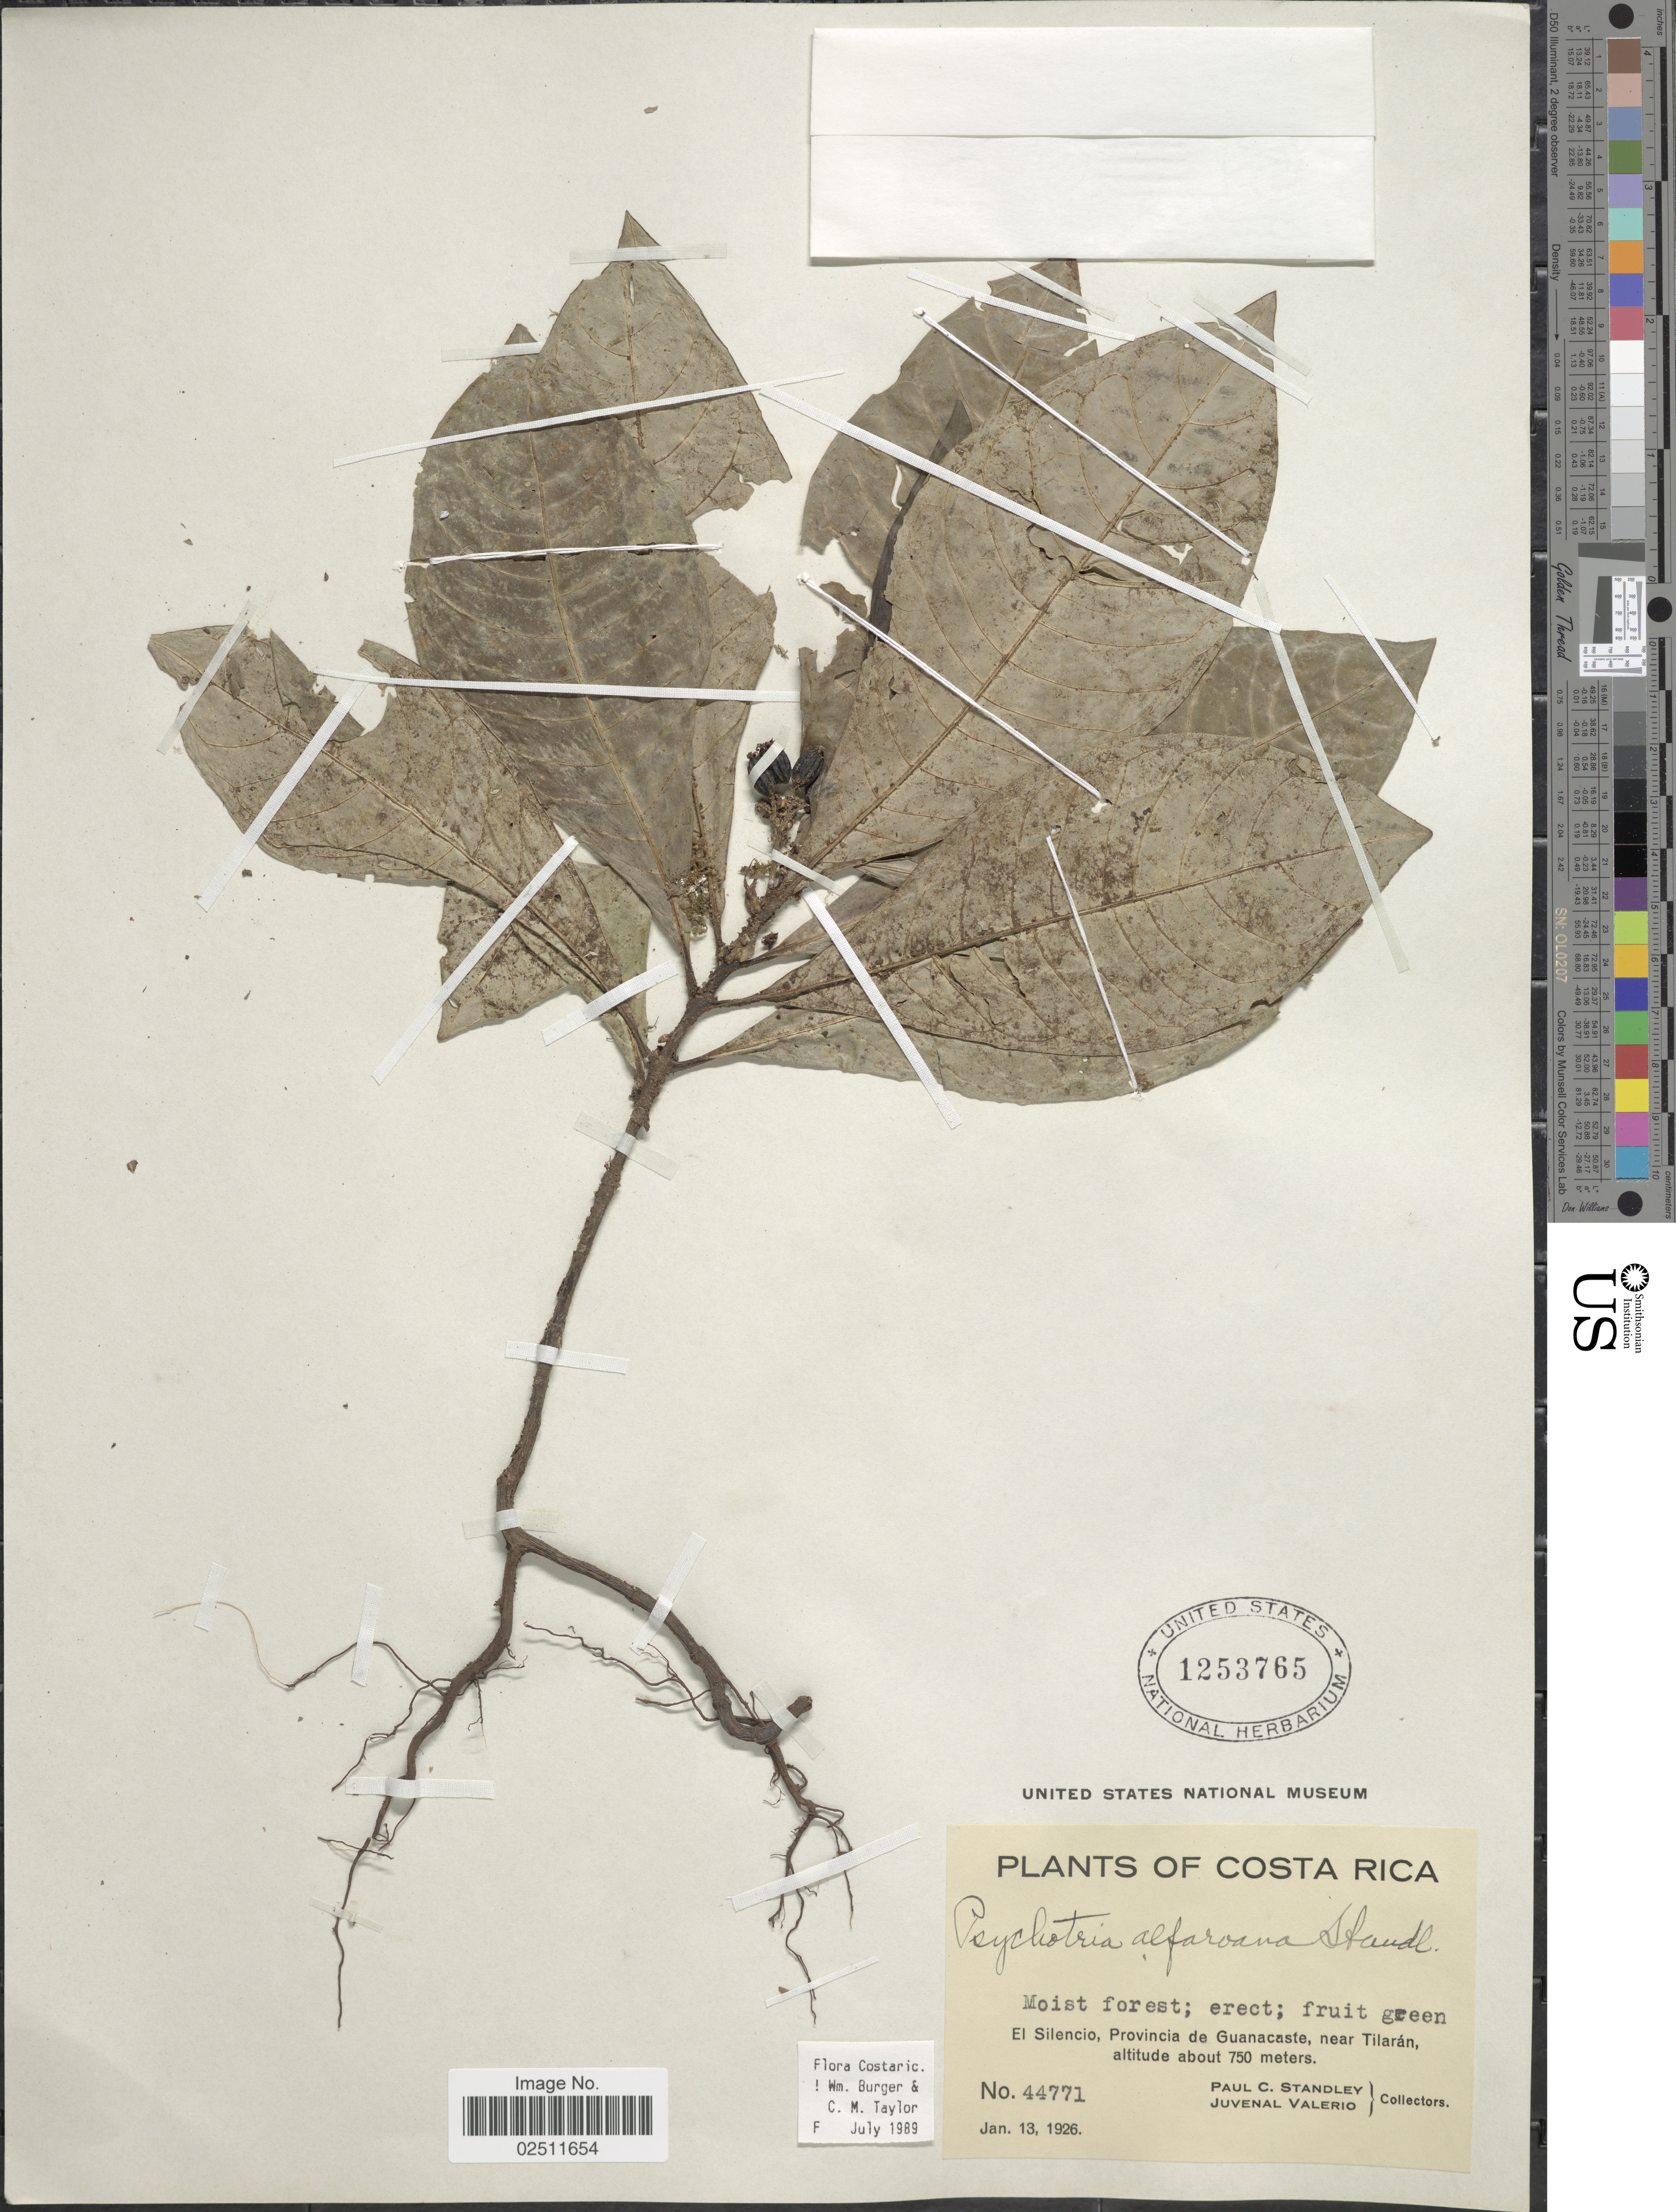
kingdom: Plantae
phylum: Tracheophyta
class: Magnoliopsida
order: Gentianales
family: Rubiaceae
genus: Psychotria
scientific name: Psychotria alfaroana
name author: Standl.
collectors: P. C. Standley & J. Valerio R.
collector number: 44771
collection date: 1926-01-13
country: Costa Rica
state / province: Guanacaste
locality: El Silencio, near Tilarán.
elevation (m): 750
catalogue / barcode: US 1253765